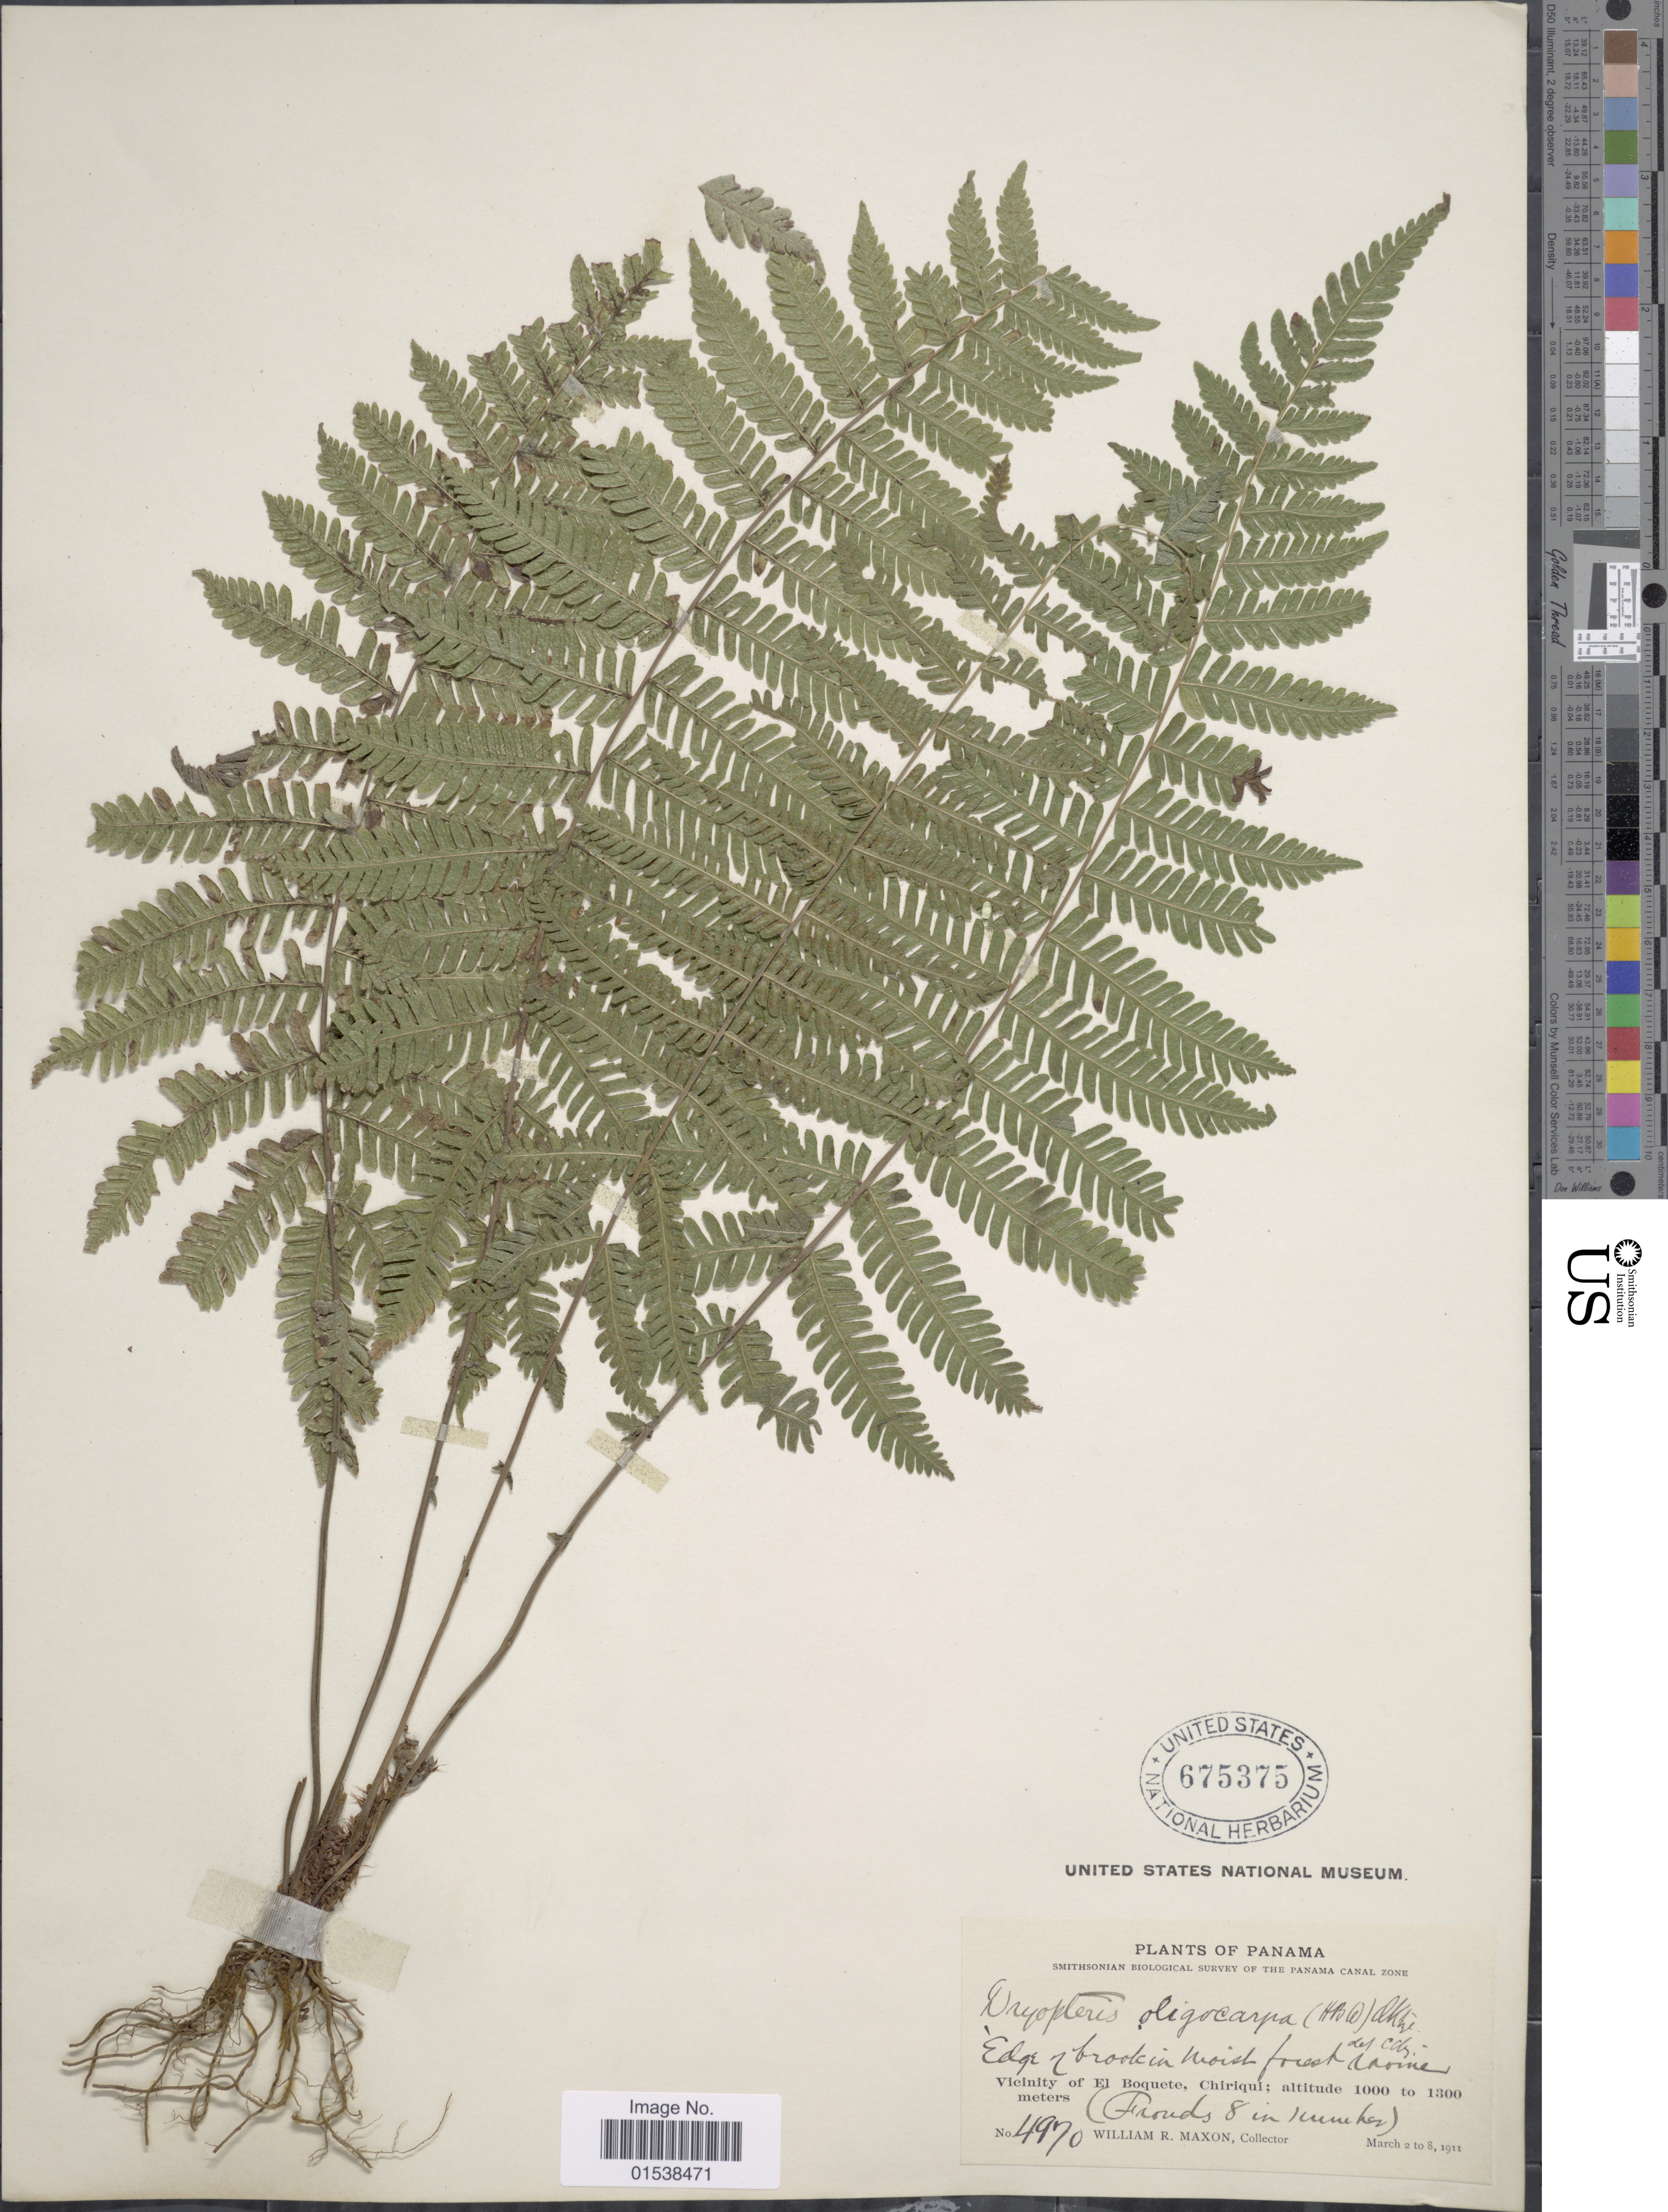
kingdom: Plantae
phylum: Tracheophyta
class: Polypodiopsida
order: Polypodiales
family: Thelypteridaceae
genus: Amauropelta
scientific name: Amauropelta oligocarpa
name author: (Humb. & Bonpl. ex Willd.) Pic. Serm.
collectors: W. R. Maxon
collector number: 4970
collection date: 1911-03-02/1911-03-08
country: Panama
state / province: Chiriqui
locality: Vicinity of El Boquete, Chiriqui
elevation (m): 1000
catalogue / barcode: US 675375